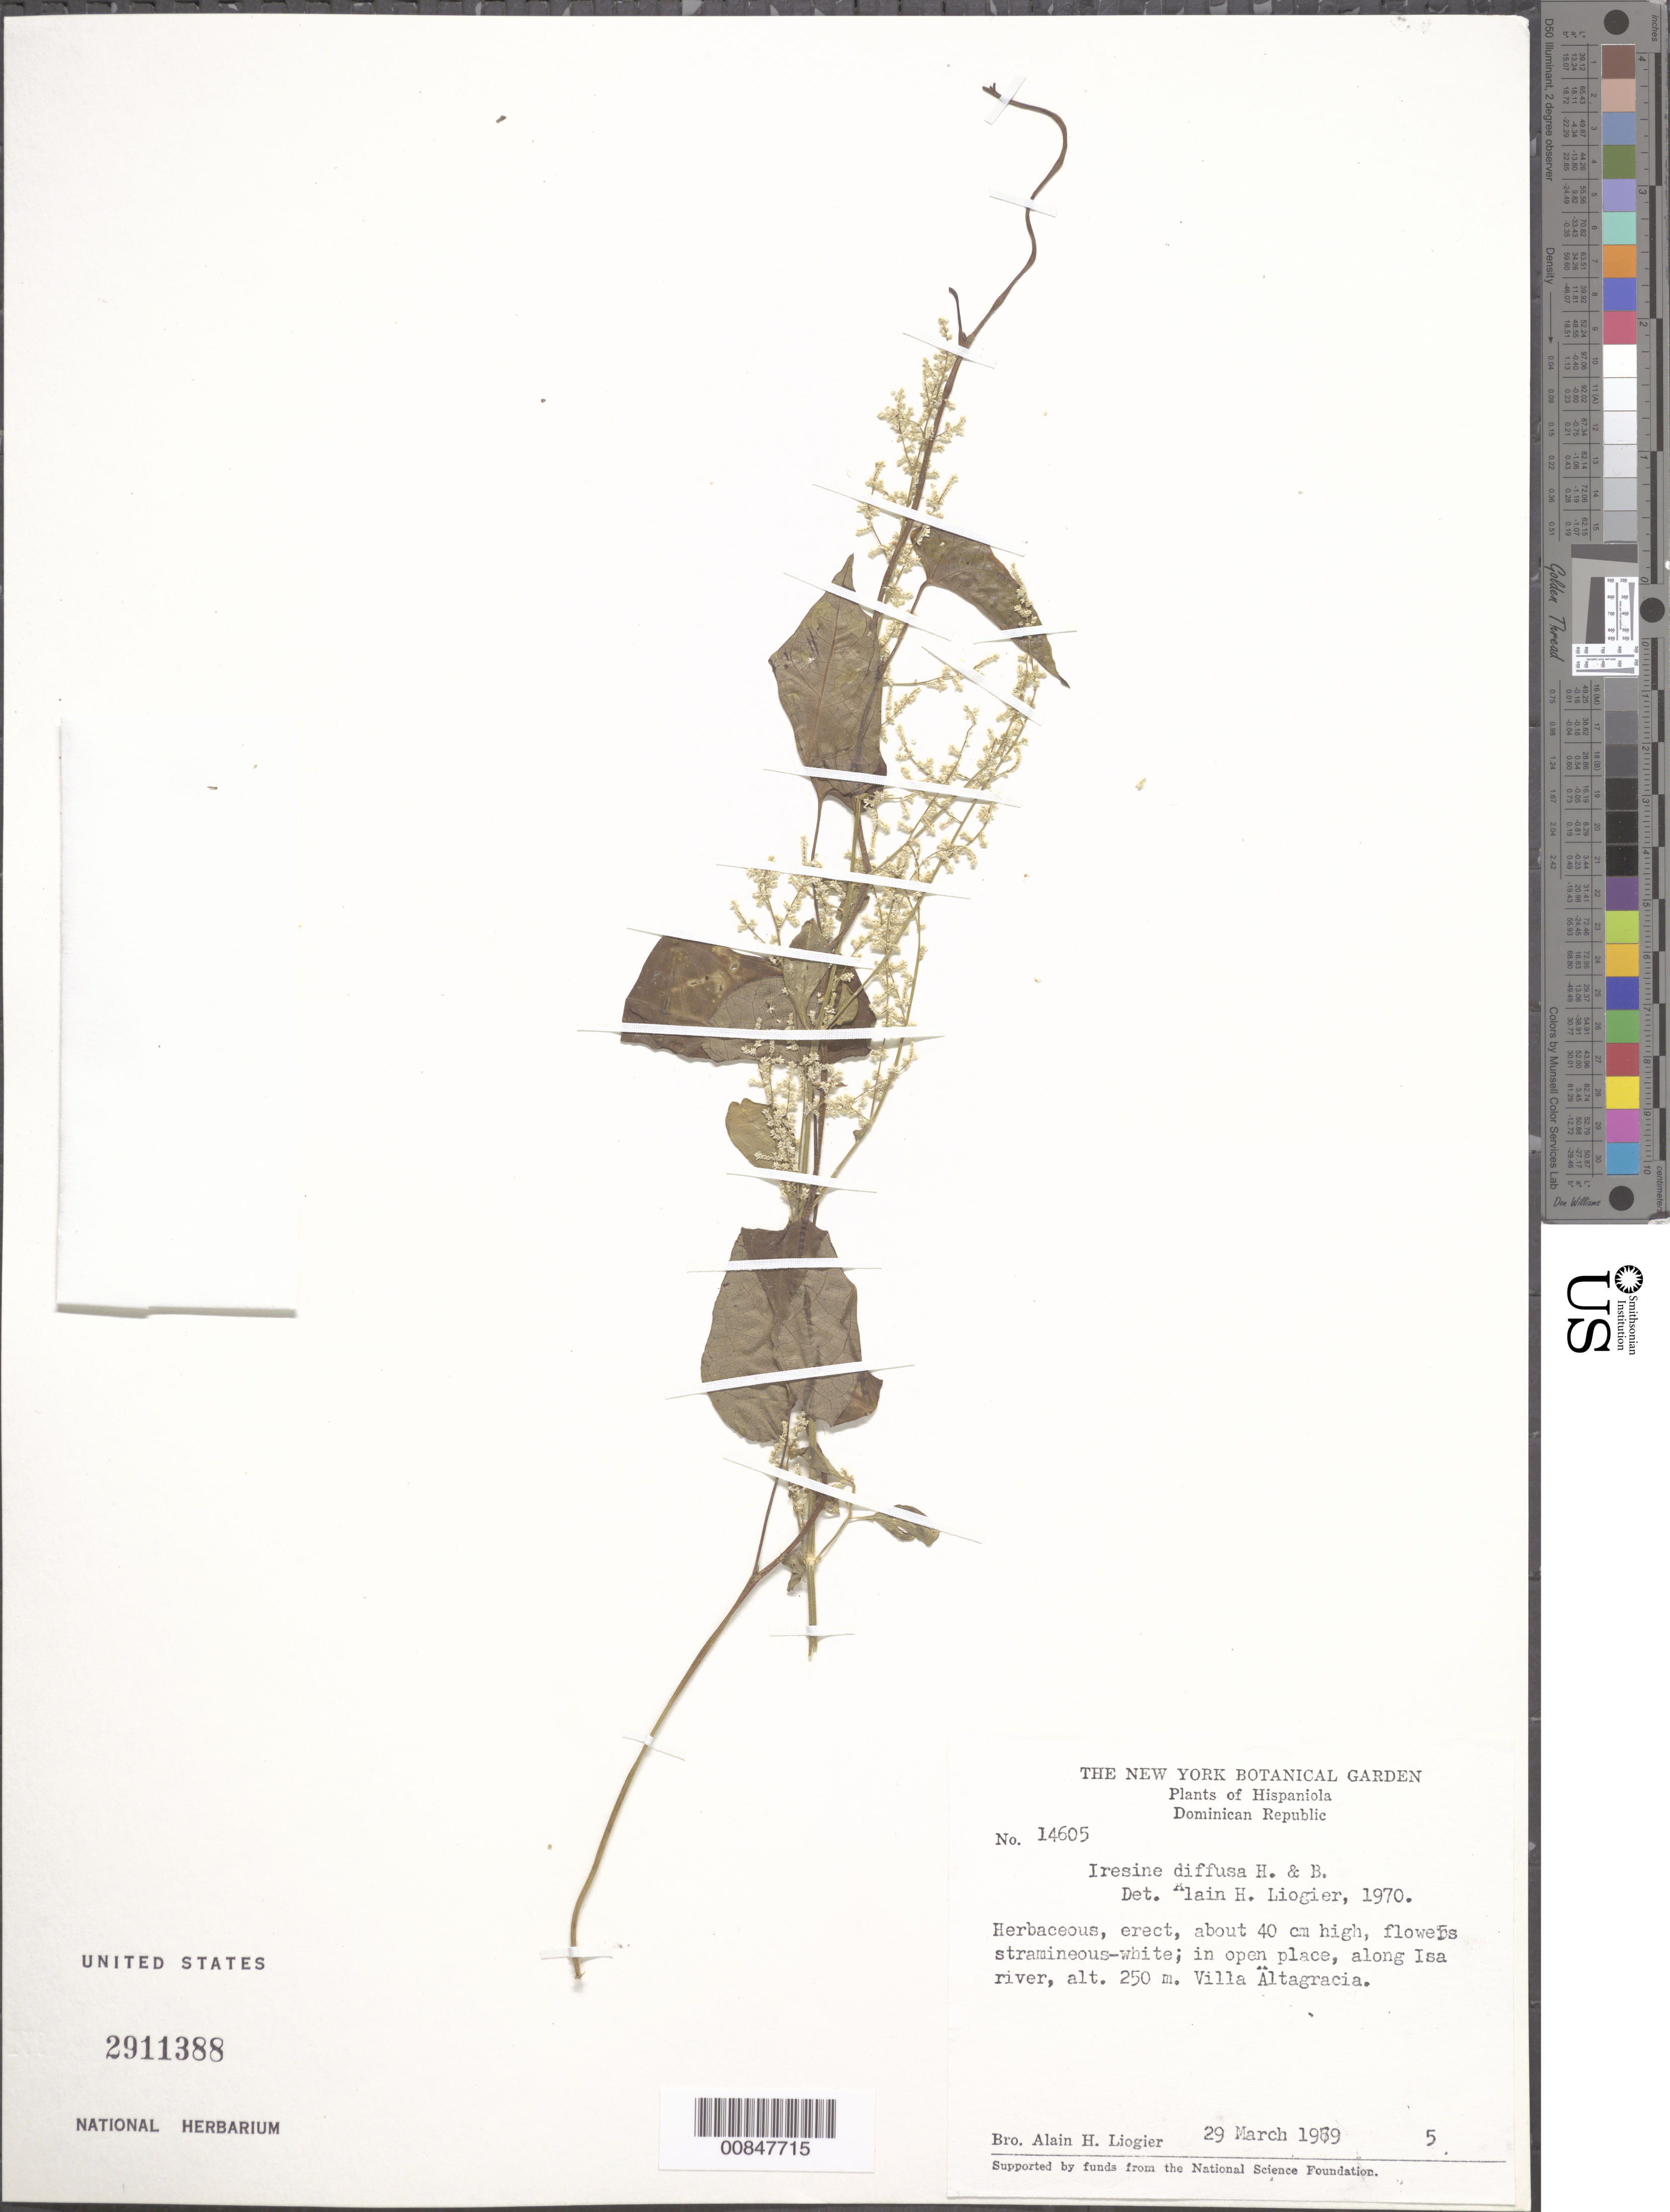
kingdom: Plantae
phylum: Tracheophyta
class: Magnoliopsida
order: Caryophyllales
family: Amaranthaceae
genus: Iresine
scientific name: Iresine diffusa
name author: Humb. & Bonpl. ex Willd.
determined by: Liogier, Alain H.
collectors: A. H. Liogier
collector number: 14605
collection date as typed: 29 Mar 1969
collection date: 1969-03-29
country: Dominican Republic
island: Hispaniola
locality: Along Isa river. Villa Altagracia.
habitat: In open place, along river.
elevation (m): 250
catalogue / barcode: US 2911388